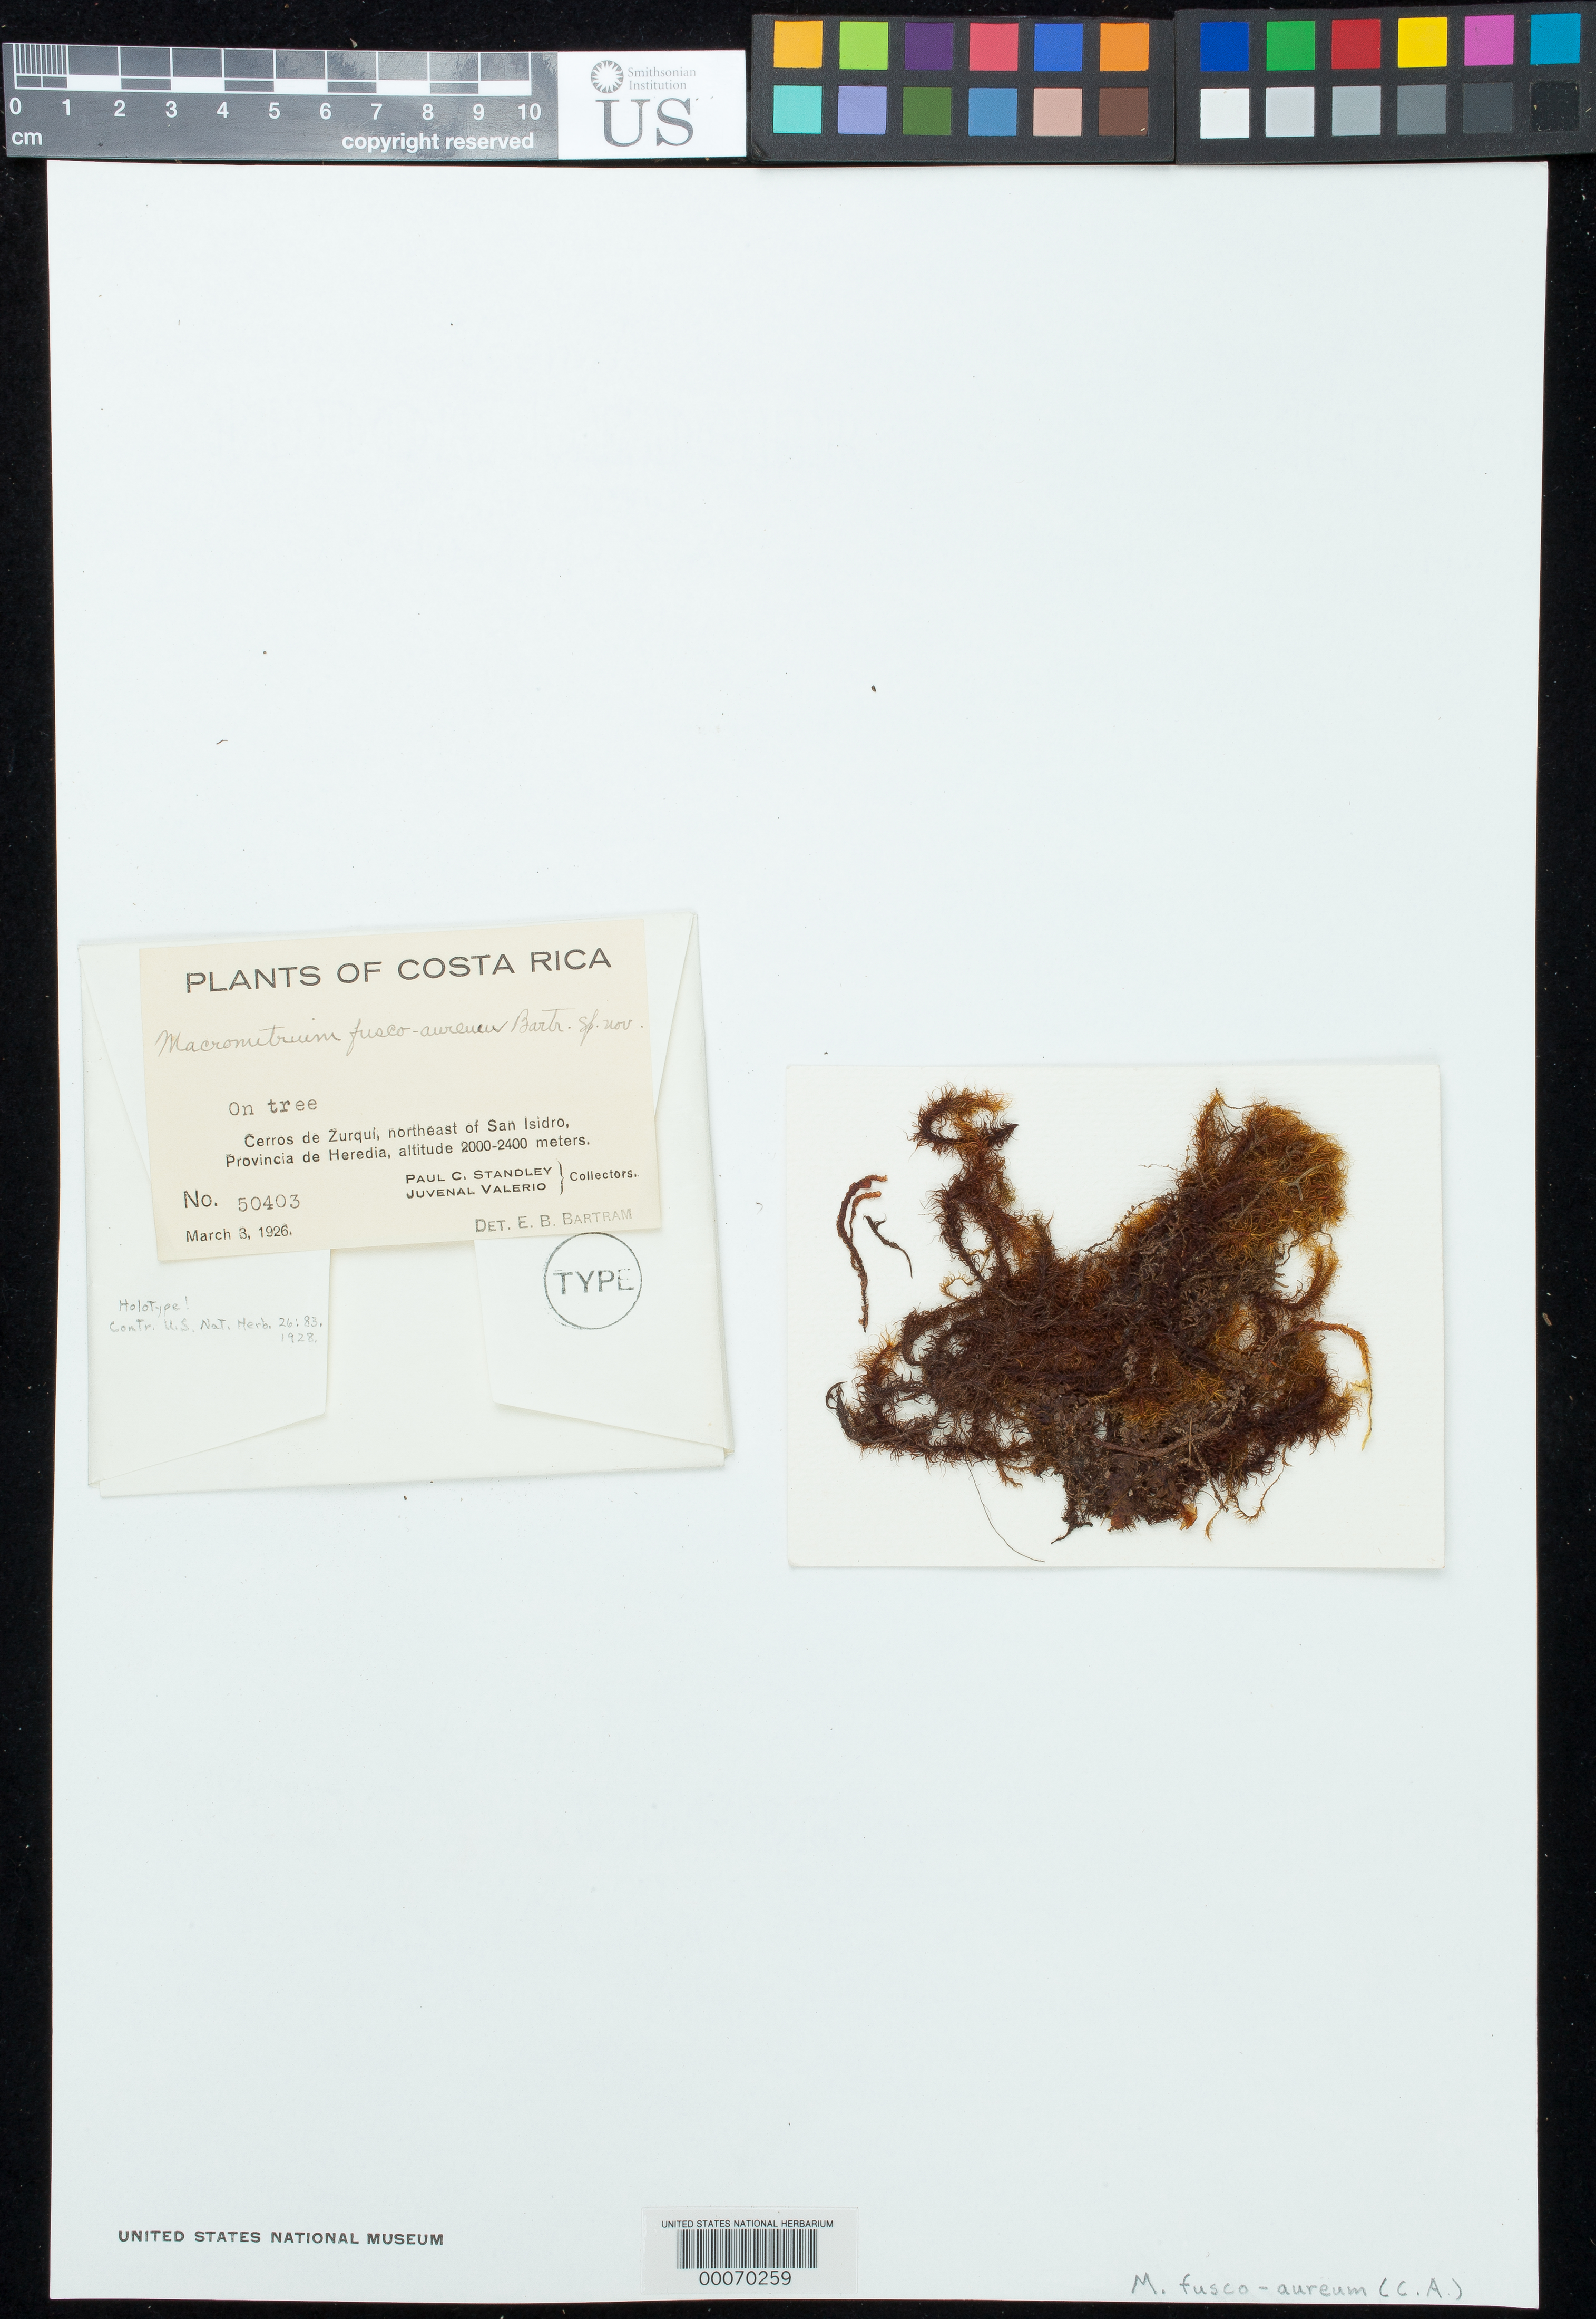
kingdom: Plantae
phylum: Bryophyta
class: Bryopsida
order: Orthotrichales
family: Orthotrichaceae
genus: Macromitrium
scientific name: Macromitrium fusco-aureum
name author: E.B. Bartram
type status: Holotype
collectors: P. C. Standley & J. Valerio R.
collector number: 50403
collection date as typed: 03 Mar 1926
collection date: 1926-03-03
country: Costa Rica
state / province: Heredia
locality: Cerros de Zurqui, northeast of San Isidro.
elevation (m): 2000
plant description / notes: Annotated (unsigned, undated) and recorded as holotype; specimen is stamped "TYPE" but annotated by Shuiliang Guo (2013) as "isotype".